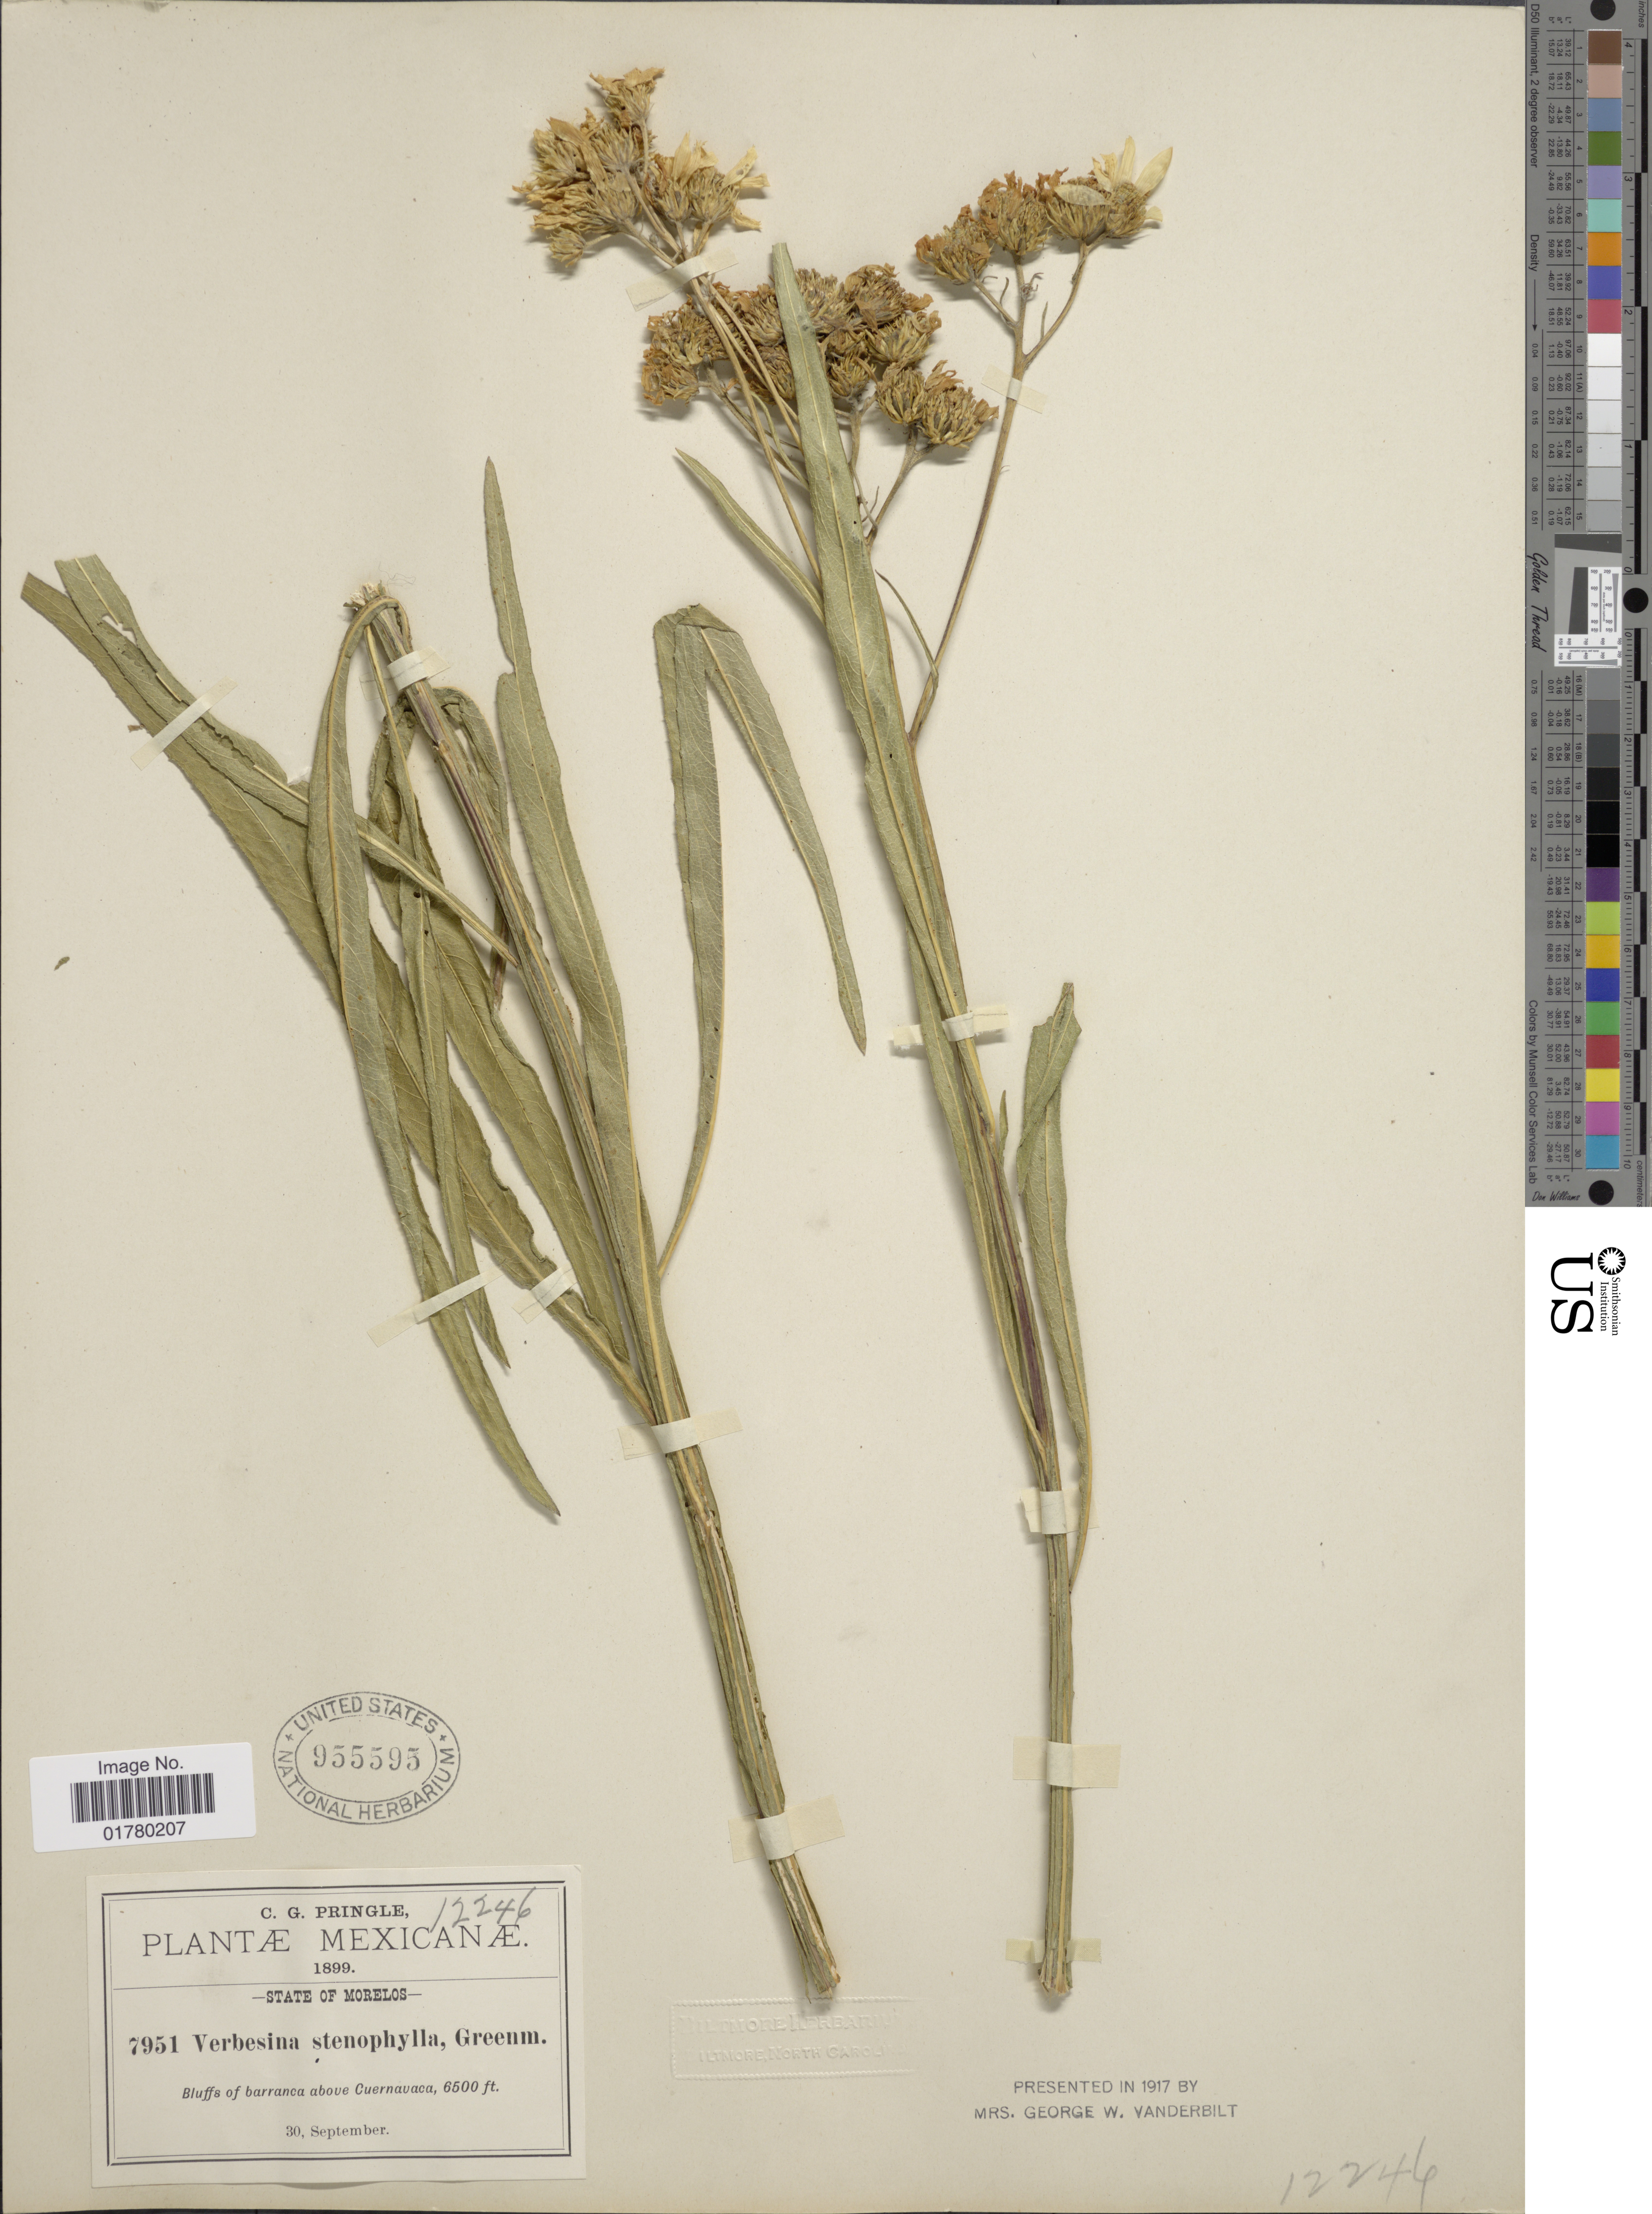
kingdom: Plantae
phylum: Tracheophyta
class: Magnoliopsida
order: Asterales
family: Asteraceae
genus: Verbesina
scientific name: Verbesina stenophylla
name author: Greenm.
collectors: C. G. Pringle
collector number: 7951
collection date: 1899-09-30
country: Mexico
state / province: Morelos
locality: Bluffs of barranca above Cuernavaca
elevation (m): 1981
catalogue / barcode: US 955595